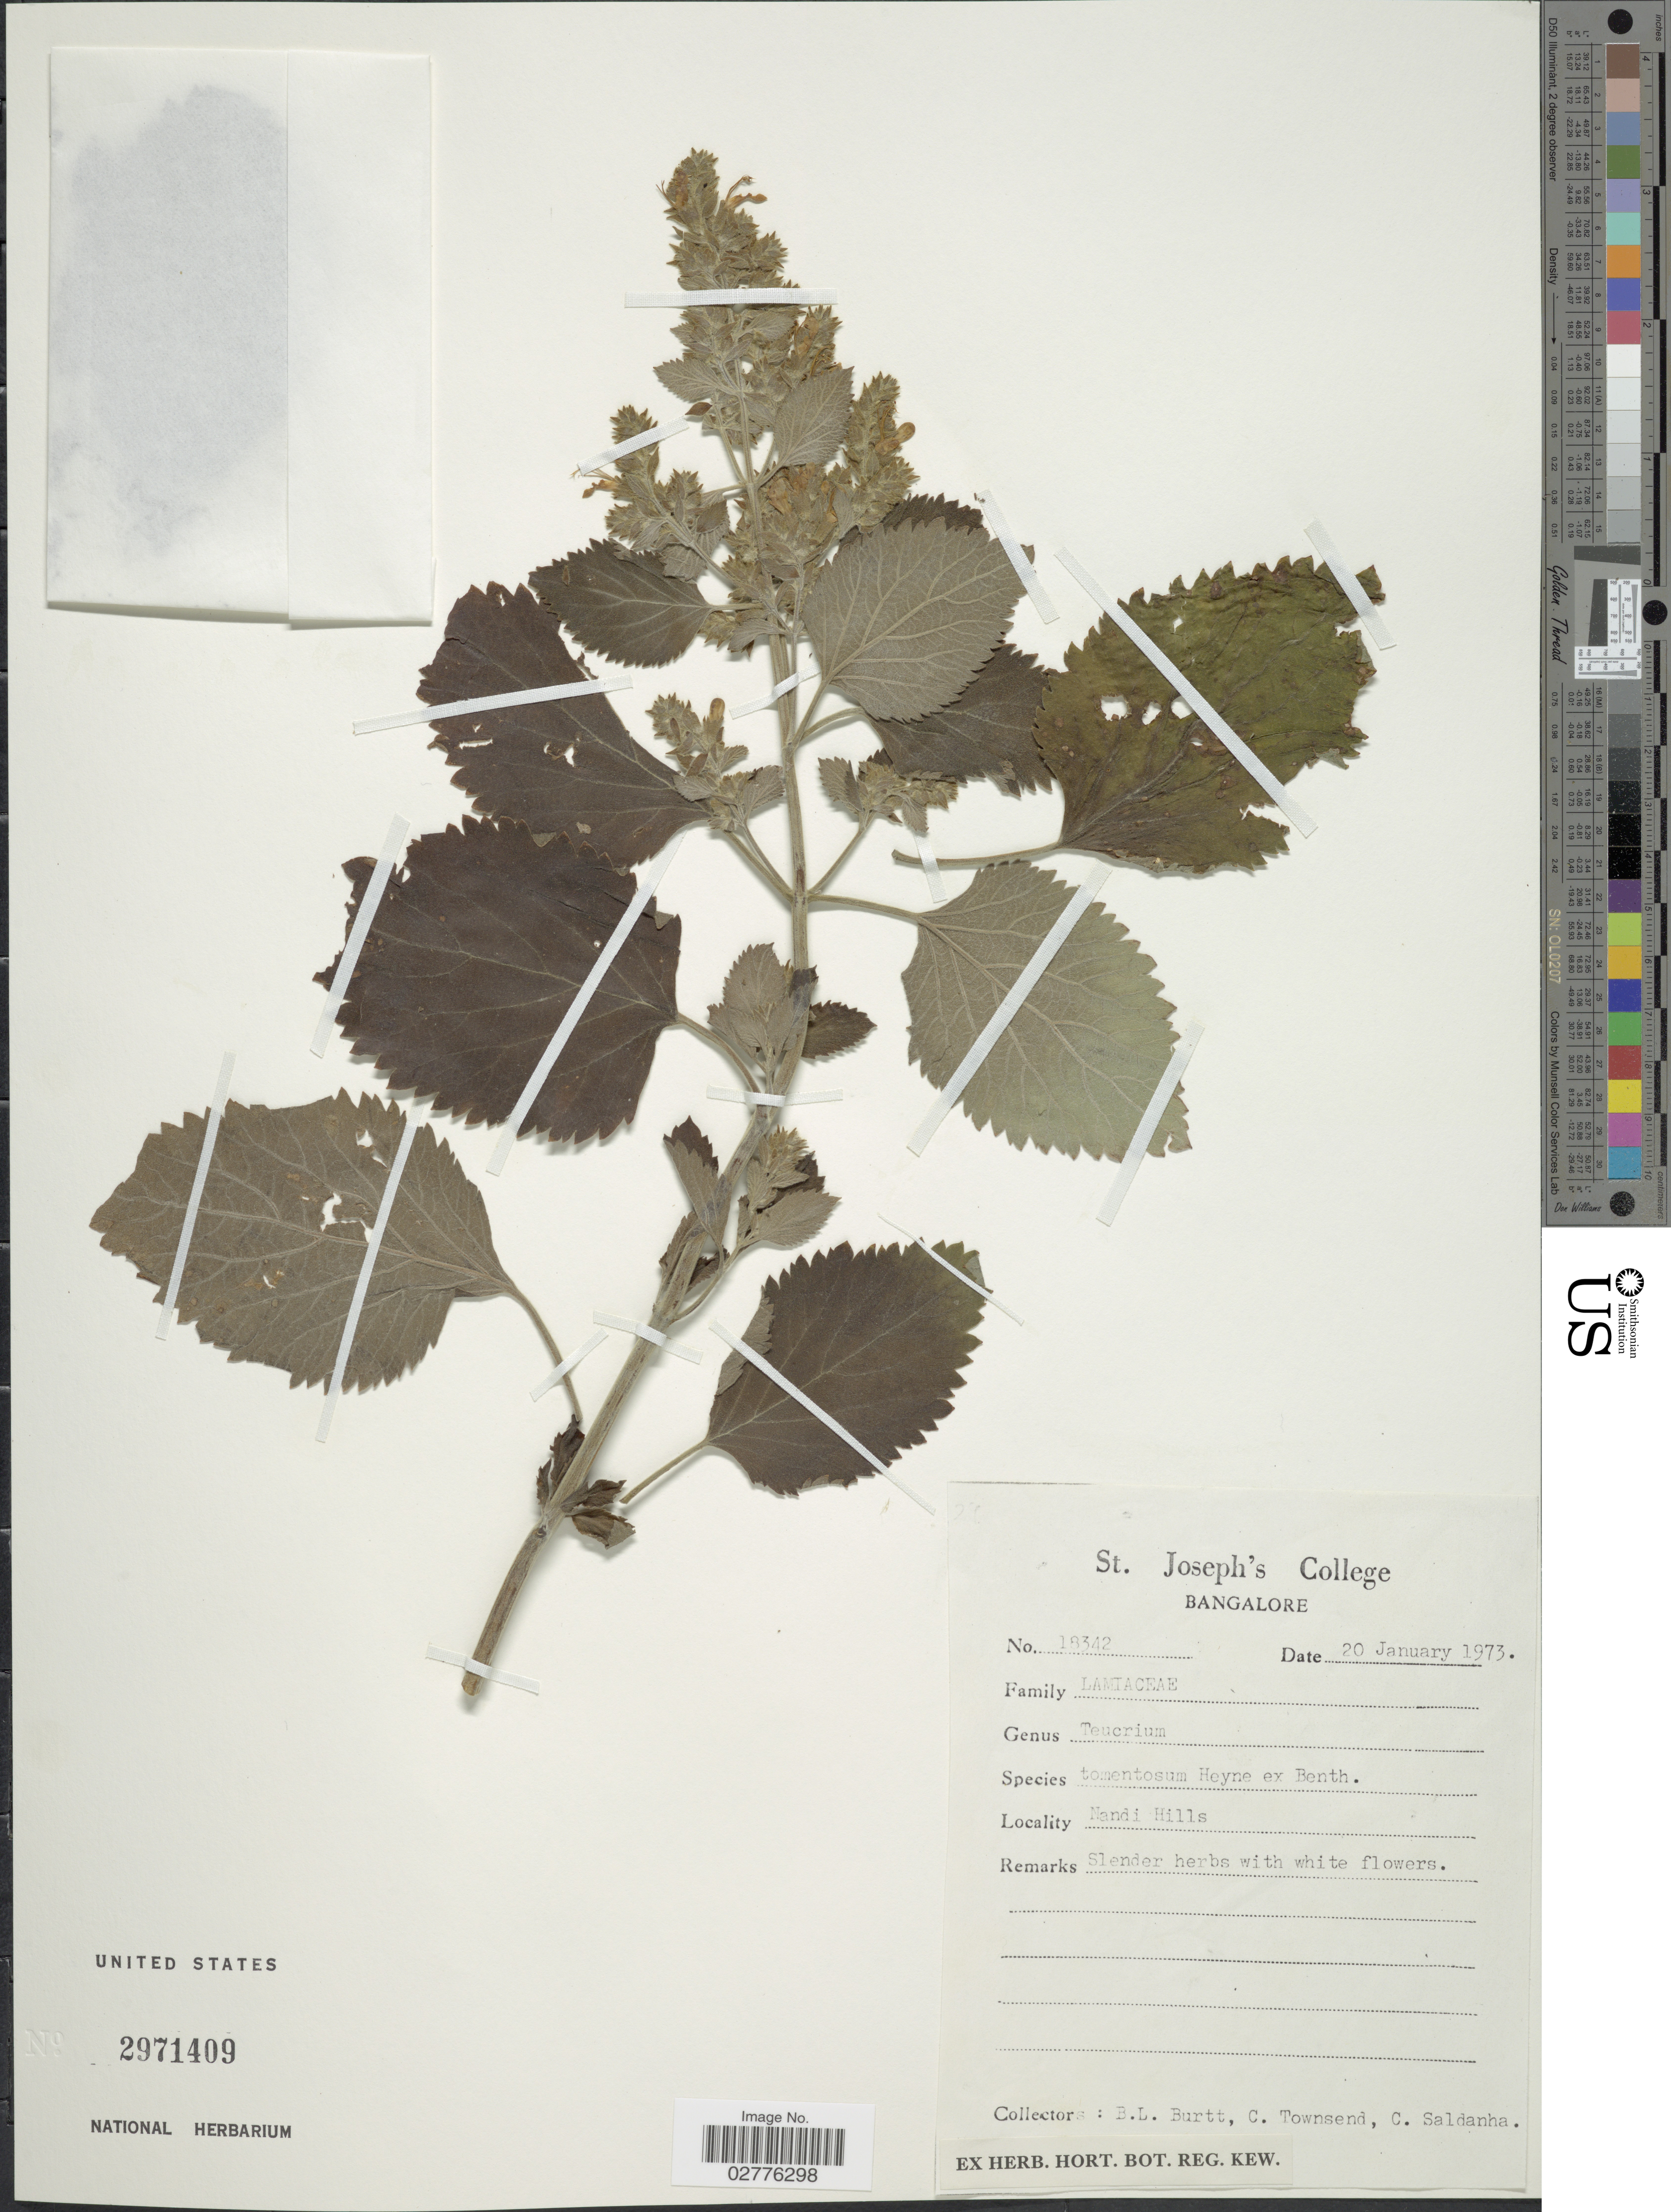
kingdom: Plantae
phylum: Tracheophyta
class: Magnoliopsida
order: Lamiales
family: Lamiaceae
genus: Teucrium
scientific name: Teucrium tomentosum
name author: Lam.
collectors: B. L. Burtt, C. Townsend & C. Saldanha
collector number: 18342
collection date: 1973-01-20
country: Kenya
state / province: Nandi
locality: Nandi Hills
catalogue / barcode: US 2971409